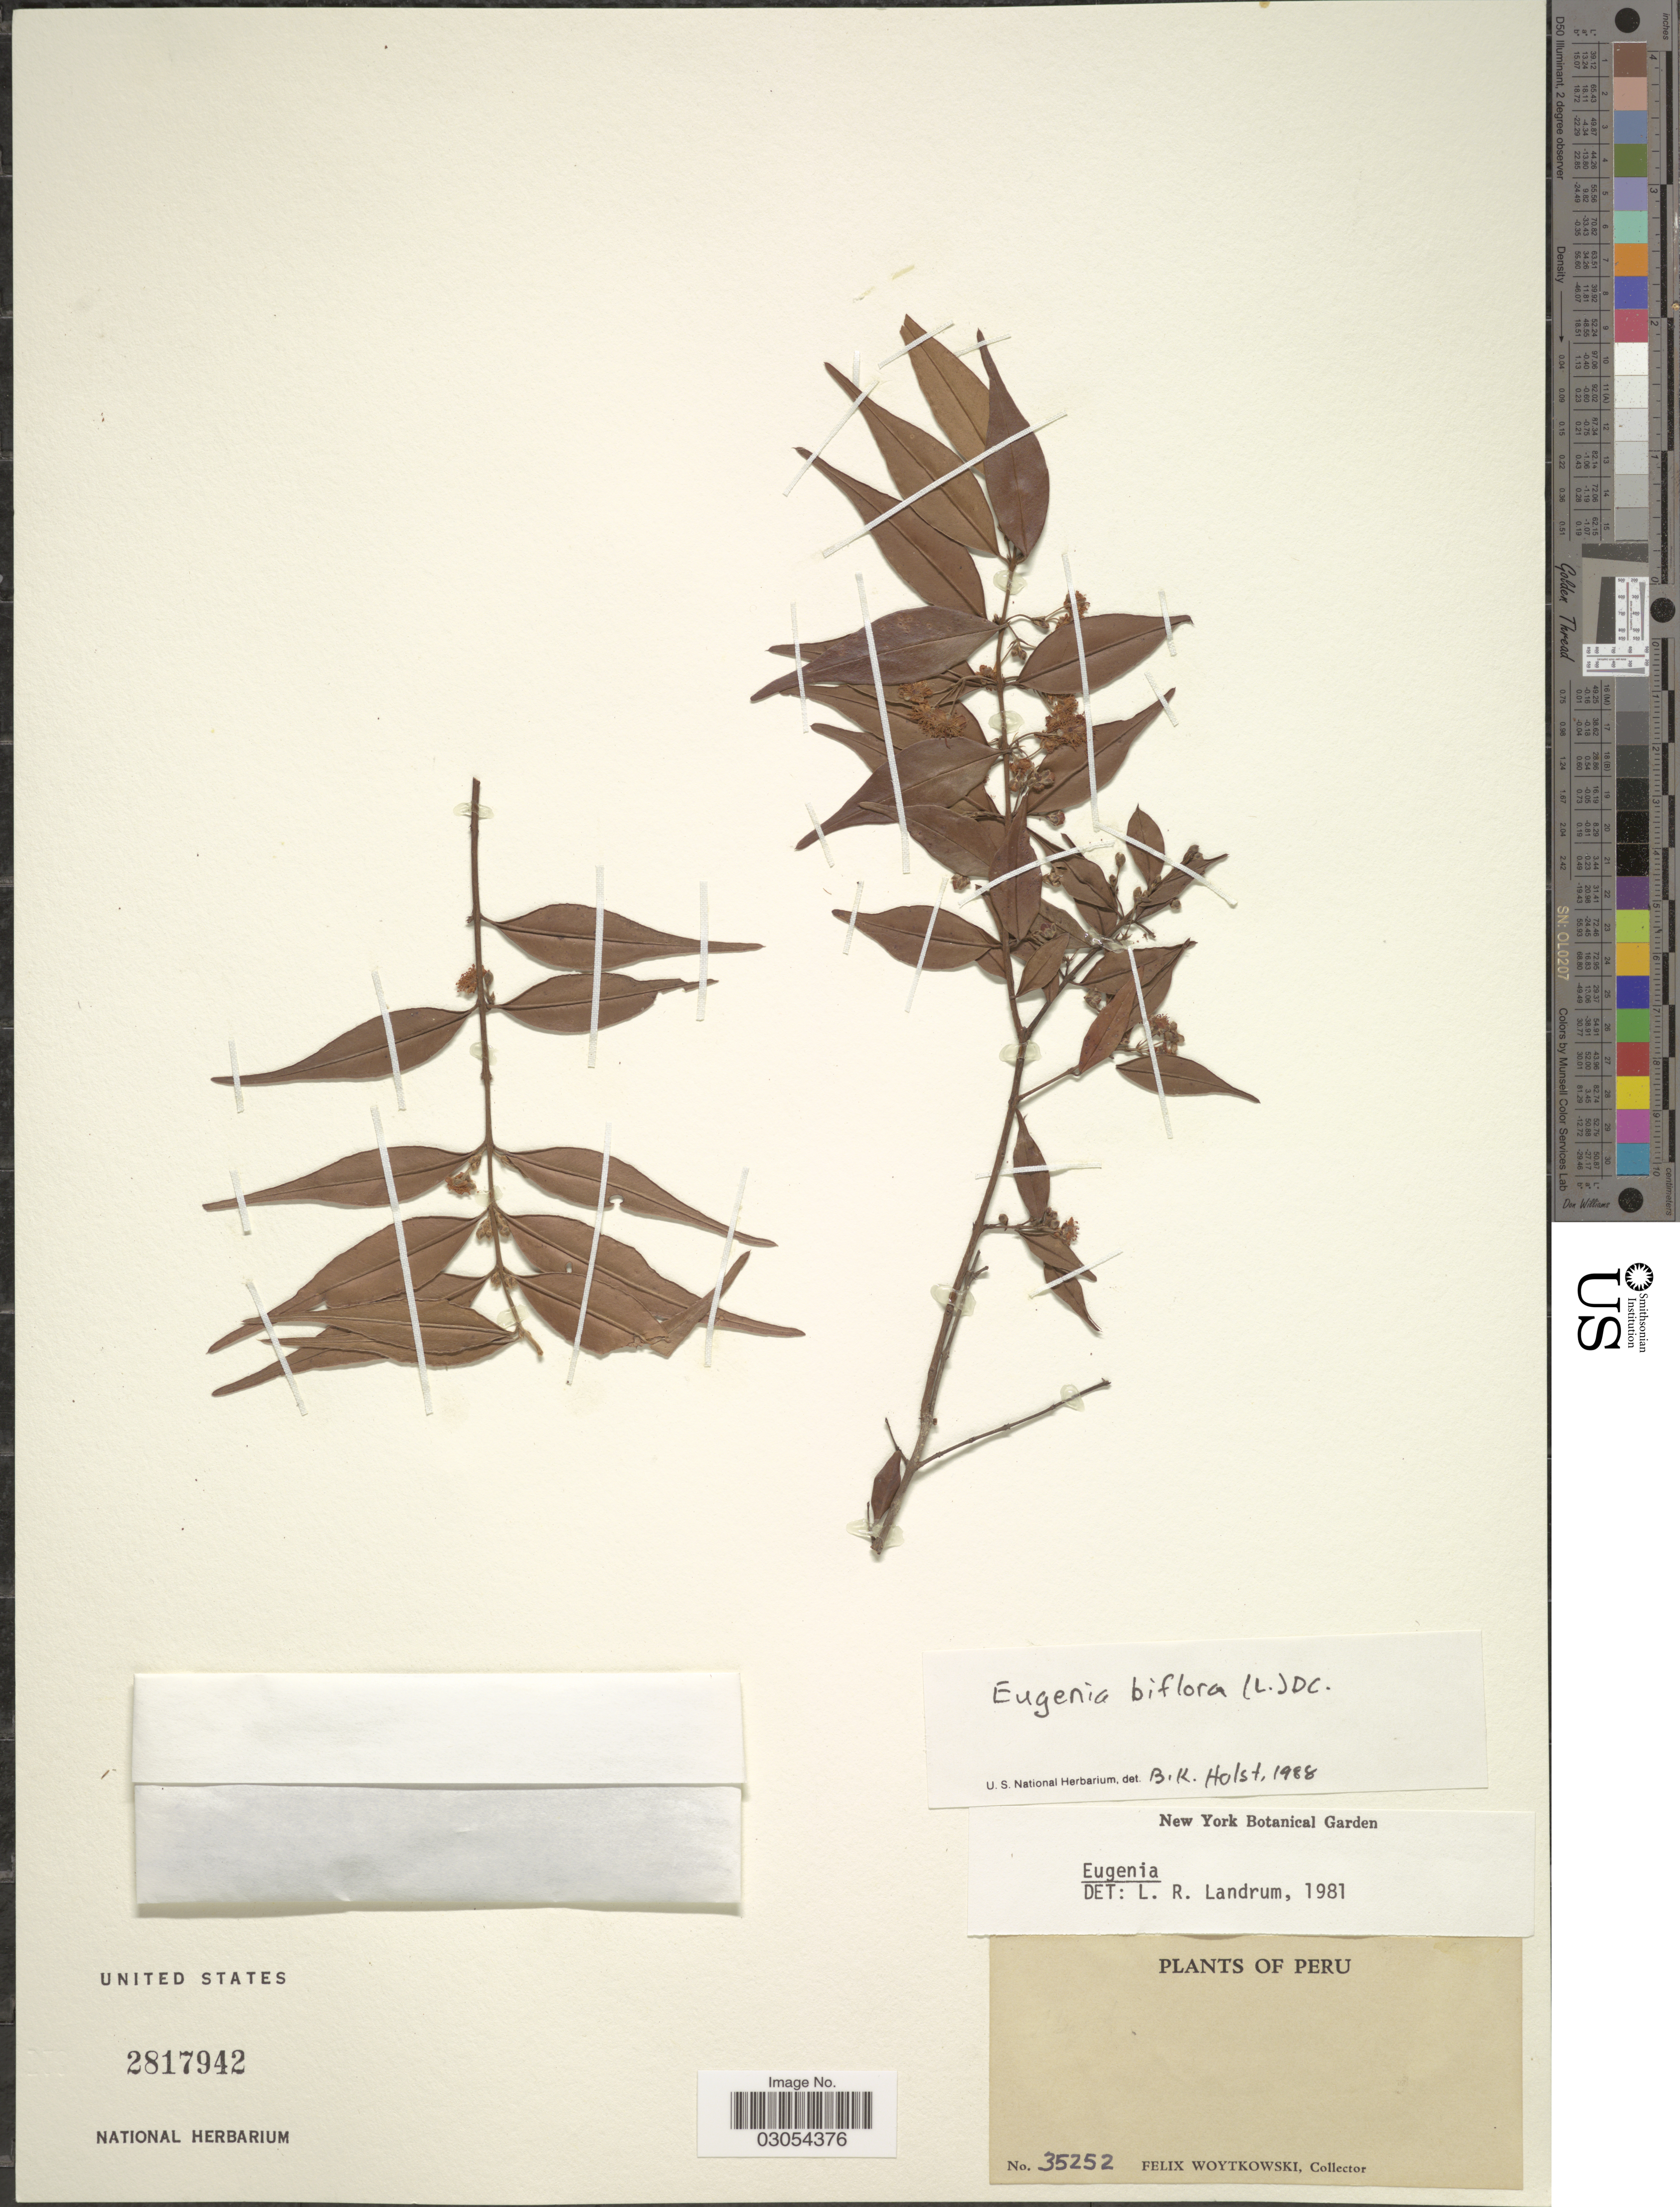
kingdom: Plantae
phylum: Tracheophyta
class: Magnoliopsida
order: Myrtales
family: Myrtaceae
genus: Eugenia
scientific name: Eugenia biflora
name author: (L.) DC.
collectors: F. Woytkowski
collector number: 35252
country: Peru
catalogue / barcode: US 2817942